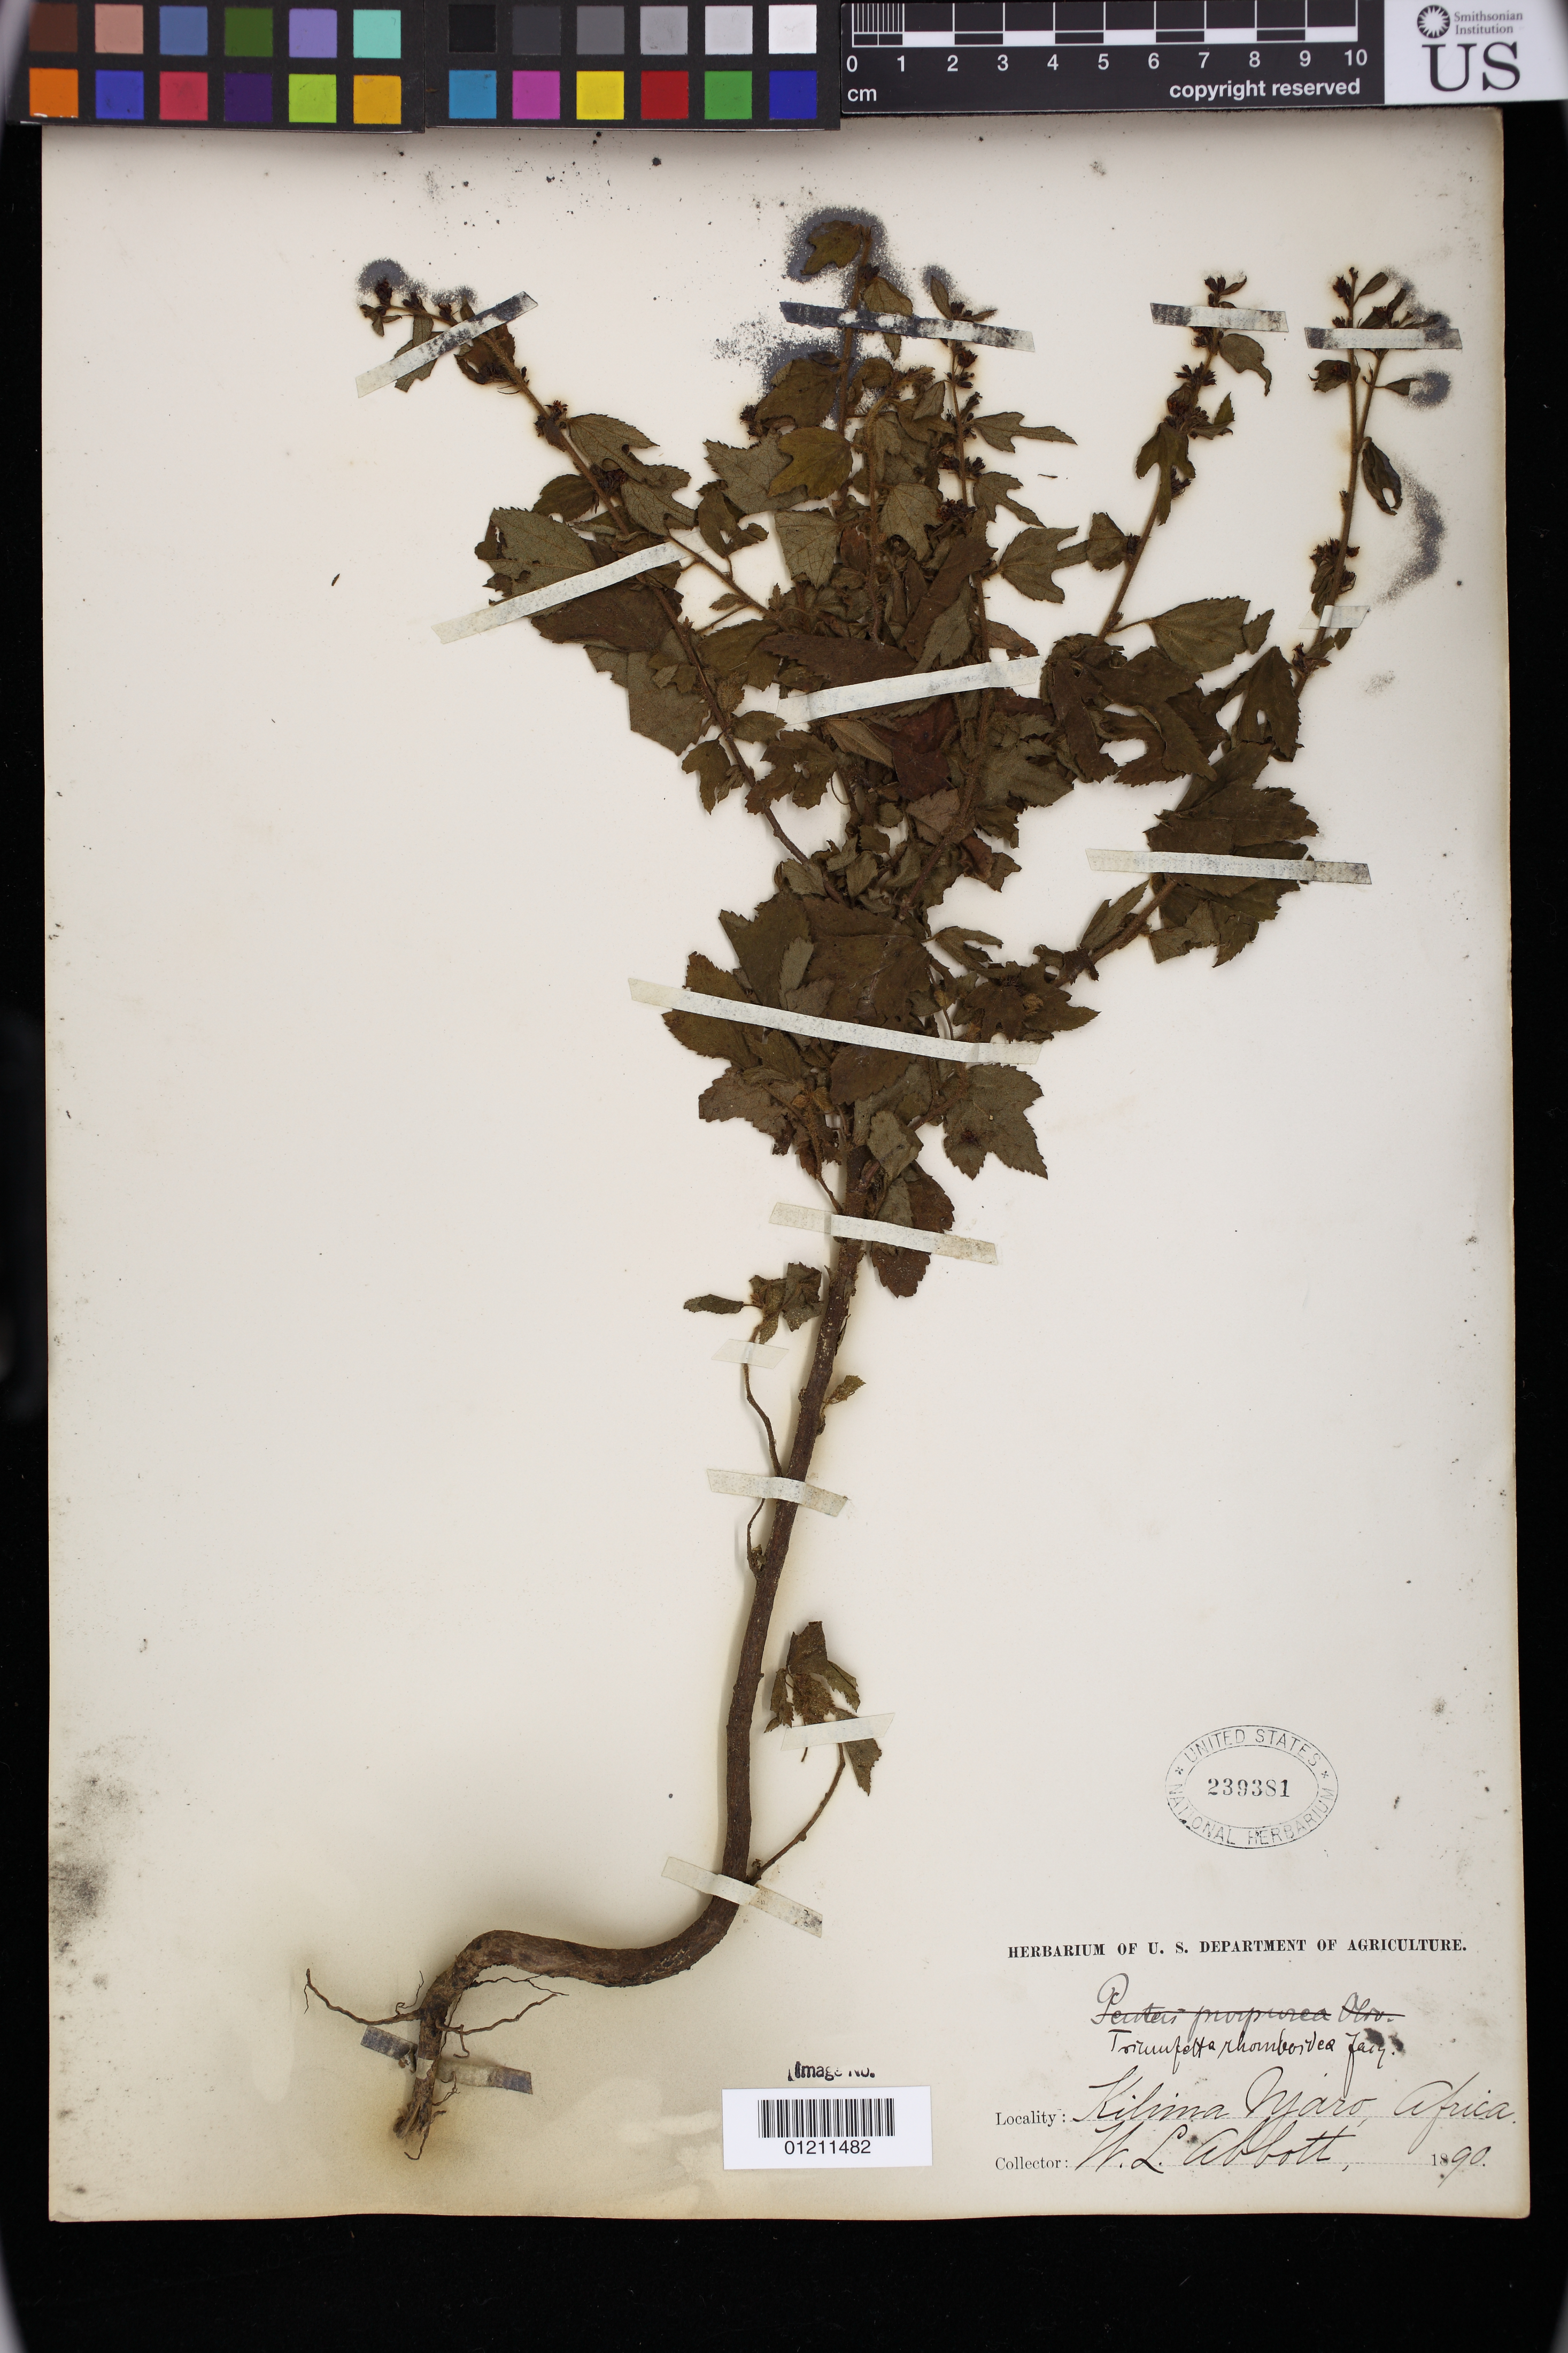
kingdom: Plantae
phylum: Tracheophyta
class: Magnoliopsida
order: Malvales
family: Malvaceae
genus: Triumfetta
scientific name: Triumfetta rhomboidea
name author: Jacq.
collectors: W. L. Abbott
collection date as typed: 1890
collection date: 1890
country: Tanzania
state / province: Kilimanjaro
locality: KilimaNjaro, Africa.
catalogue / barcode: US 239381